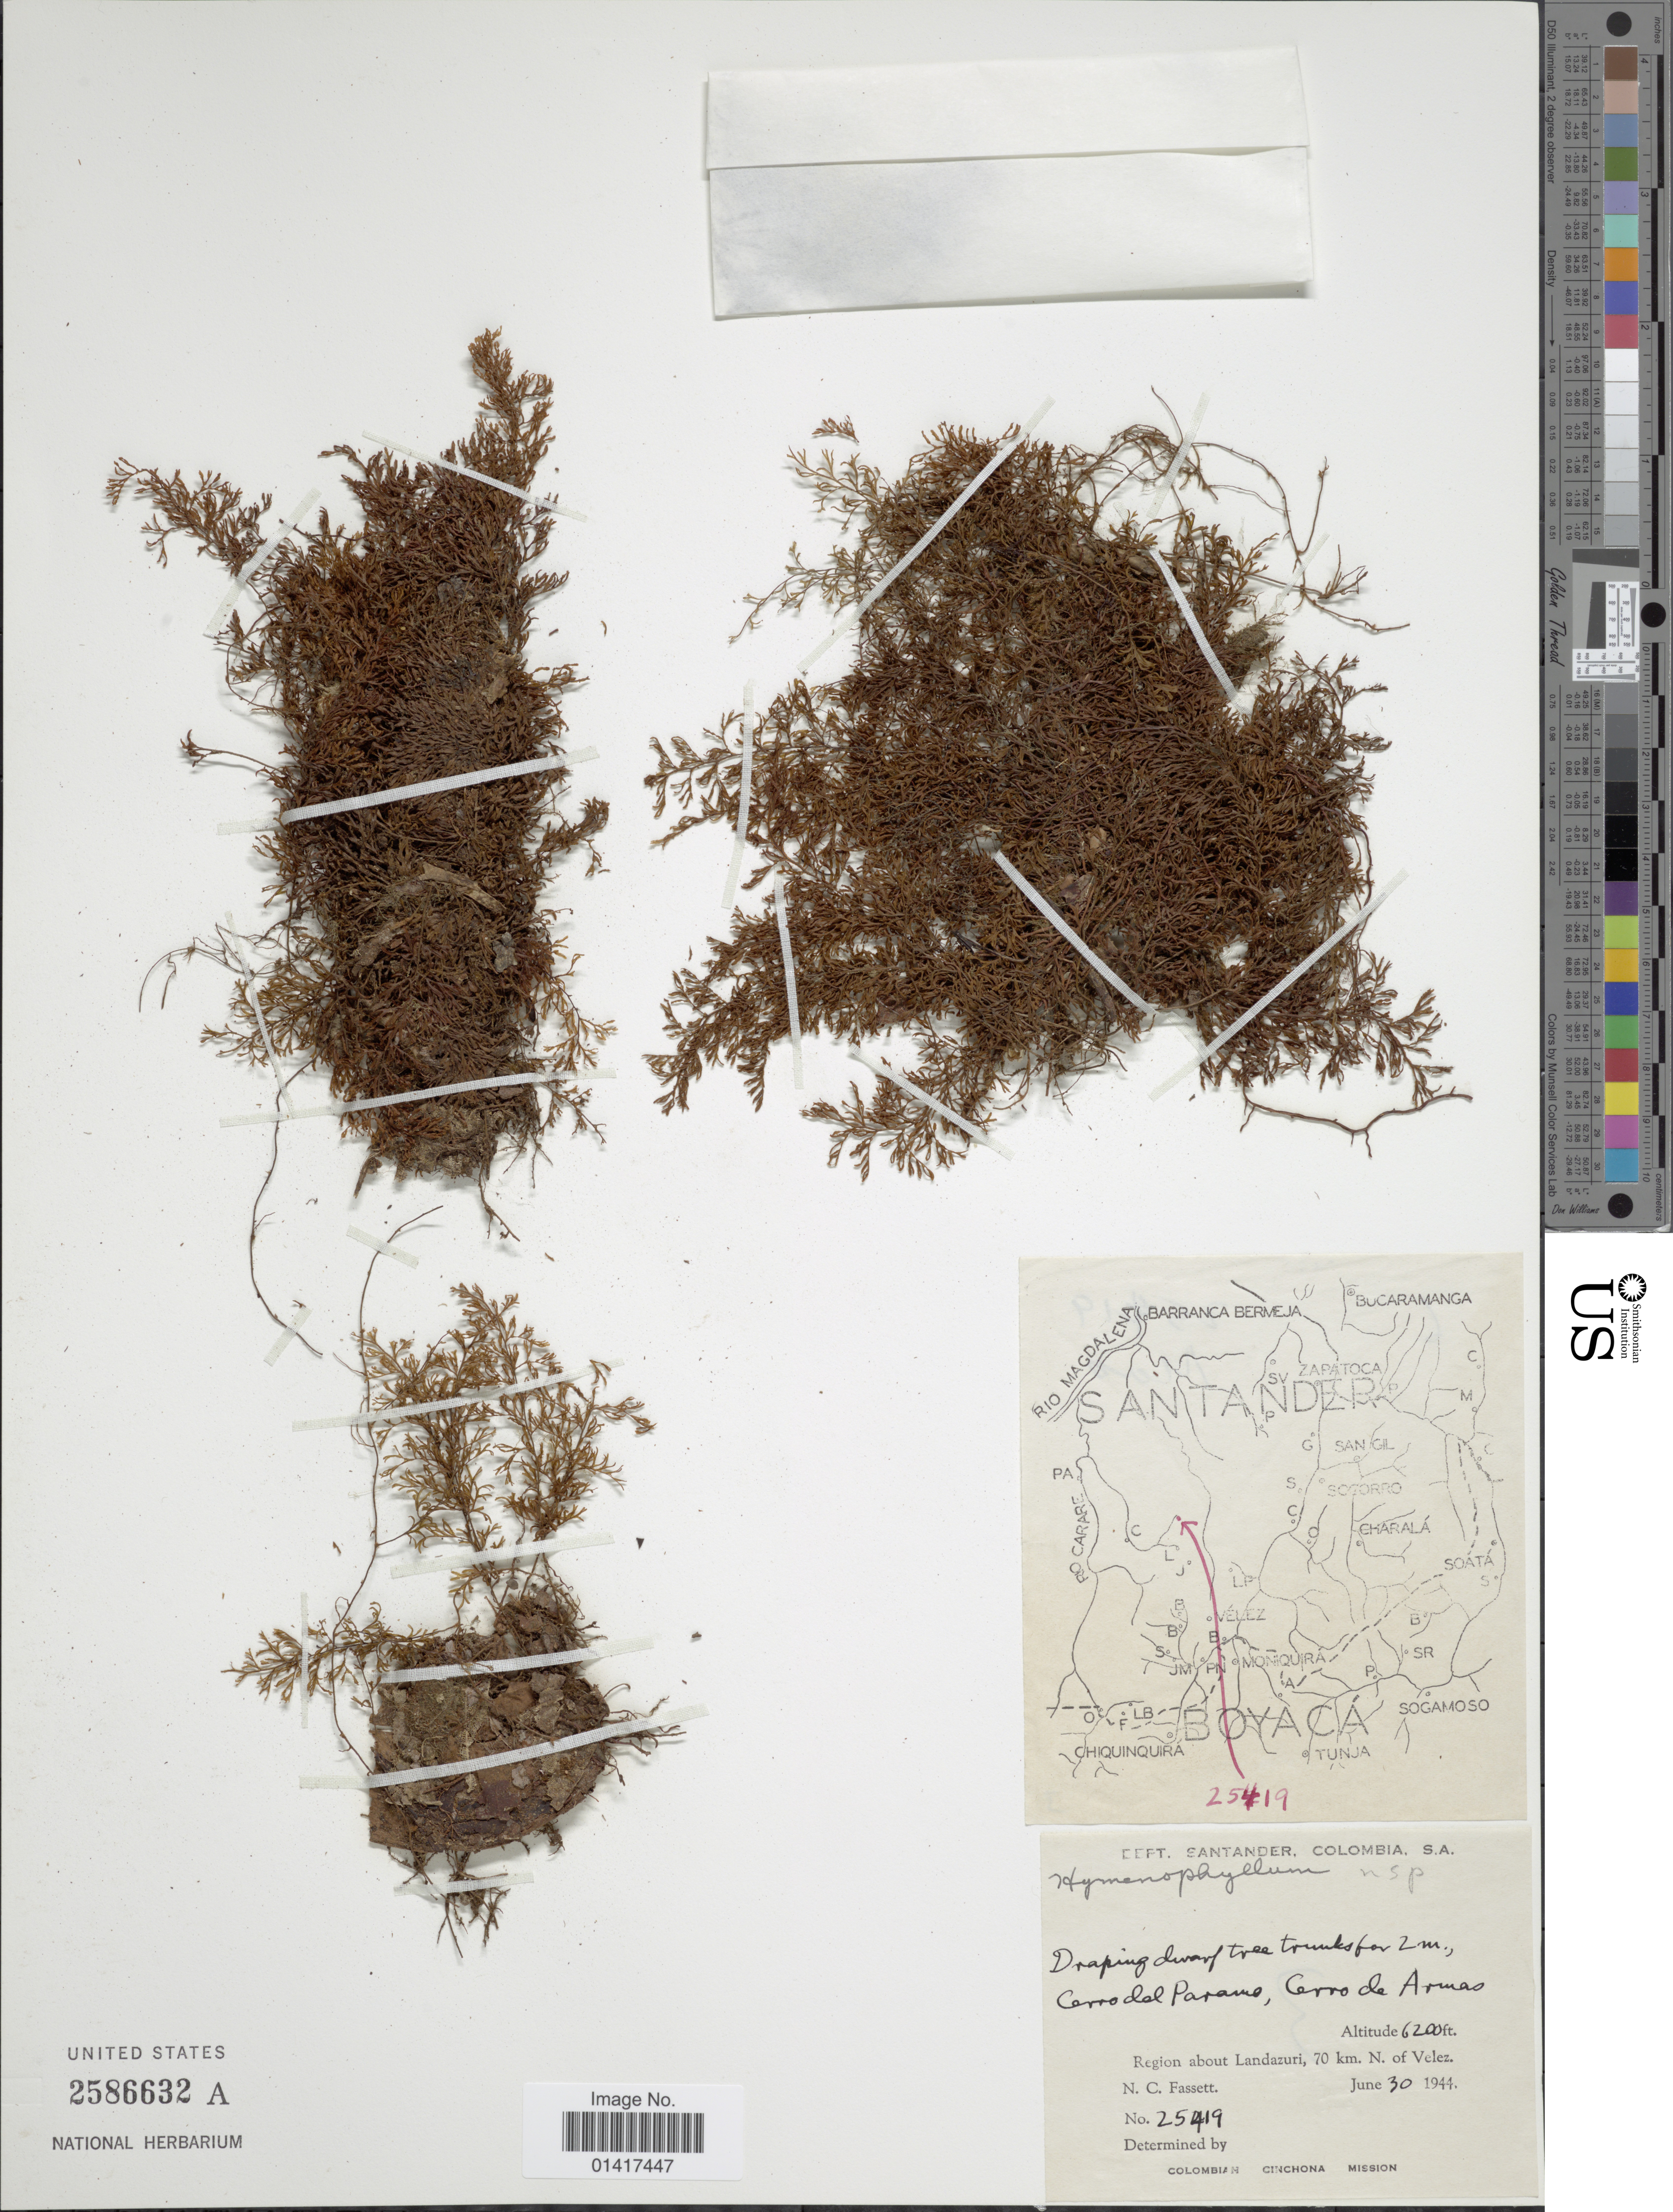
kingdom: Plantae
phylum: Tracheophyta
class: Polypodiopsida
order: Hymenophyllales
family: Hymenophyllaceae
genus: Hymenophyllum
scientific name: Hymenophyllum sp.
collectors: N. C. Fassett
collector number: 25419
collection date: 1944-06-30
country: Colombia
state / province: Santander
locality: Cerro del Paramo, Cerro de Armas, Region about Landazuri, 70 km N. of Velez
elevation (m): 1890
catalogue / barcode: US 2586632A